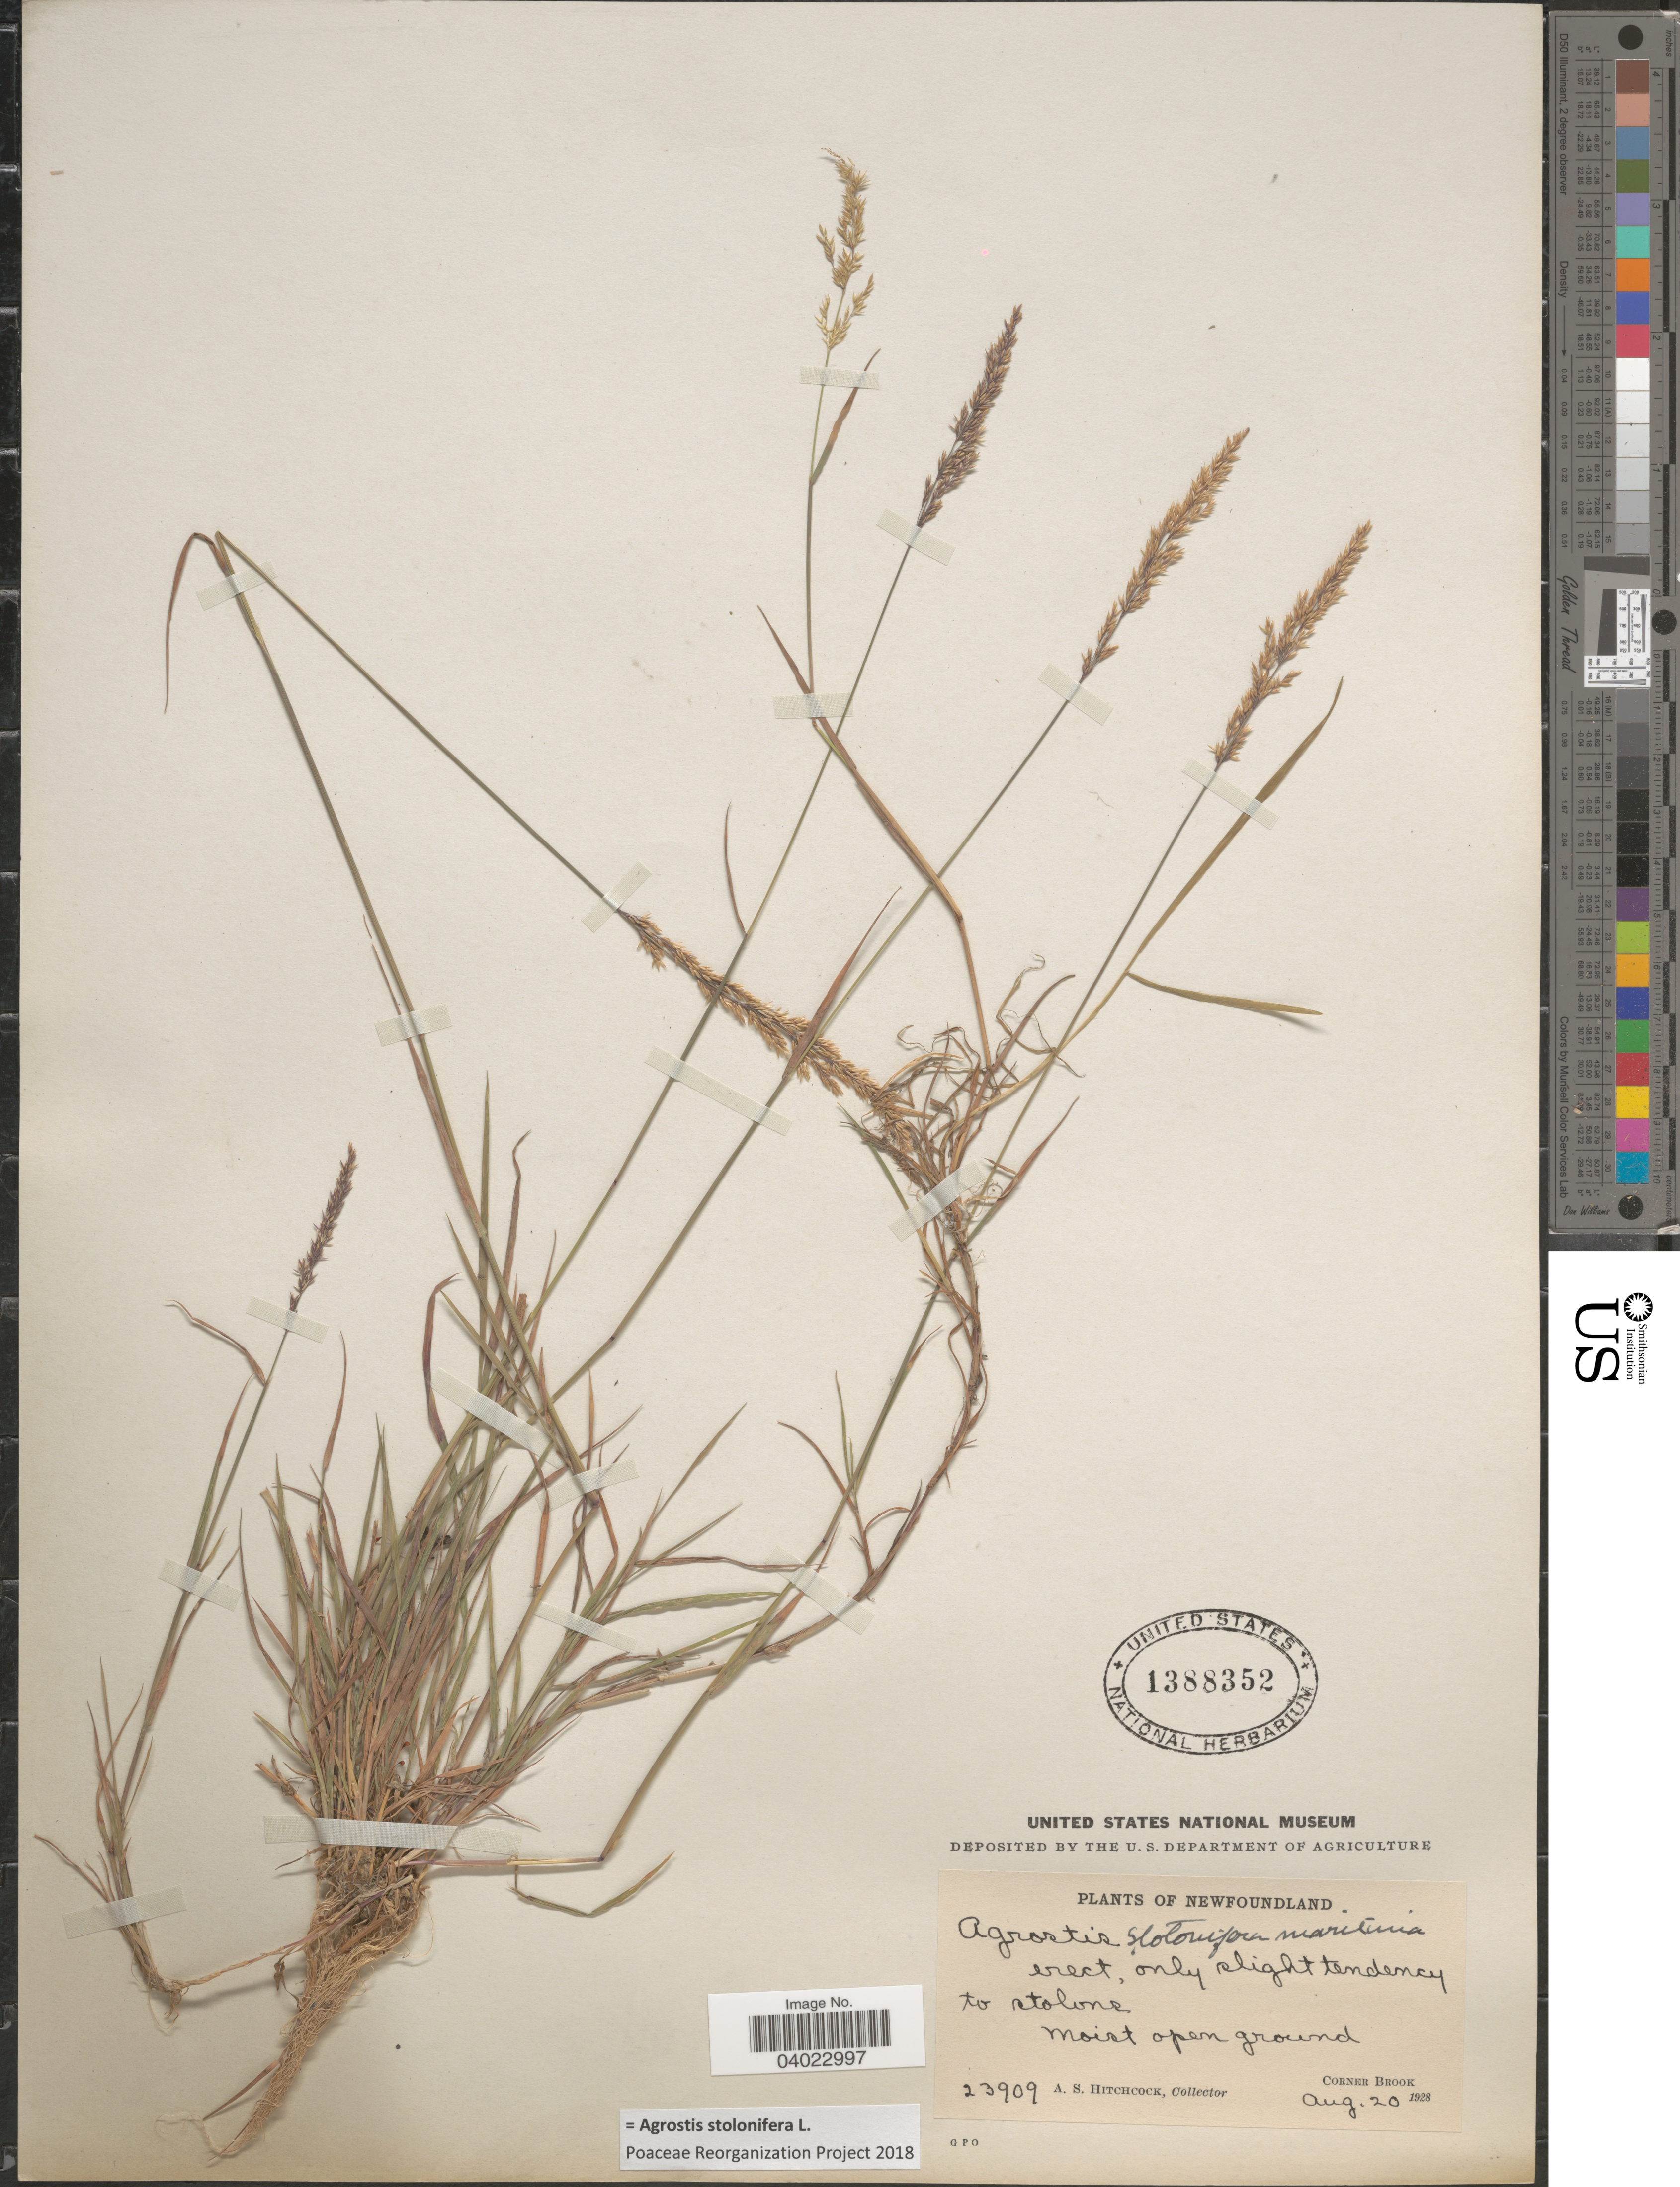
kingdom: Plantae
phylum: Tracheophyta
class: Liliopsida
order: Poales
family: Poaceae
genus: Agrostis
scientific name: Agrostis stolonifera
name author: L.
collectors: A. S. Hitchcock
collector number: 23909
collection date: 1928-08-20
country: Canada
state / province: Newfoundland and Labrador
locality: Erect, only slight tendency to stolons. Moist open ground. Corner Brook.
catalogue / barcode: US 1388352